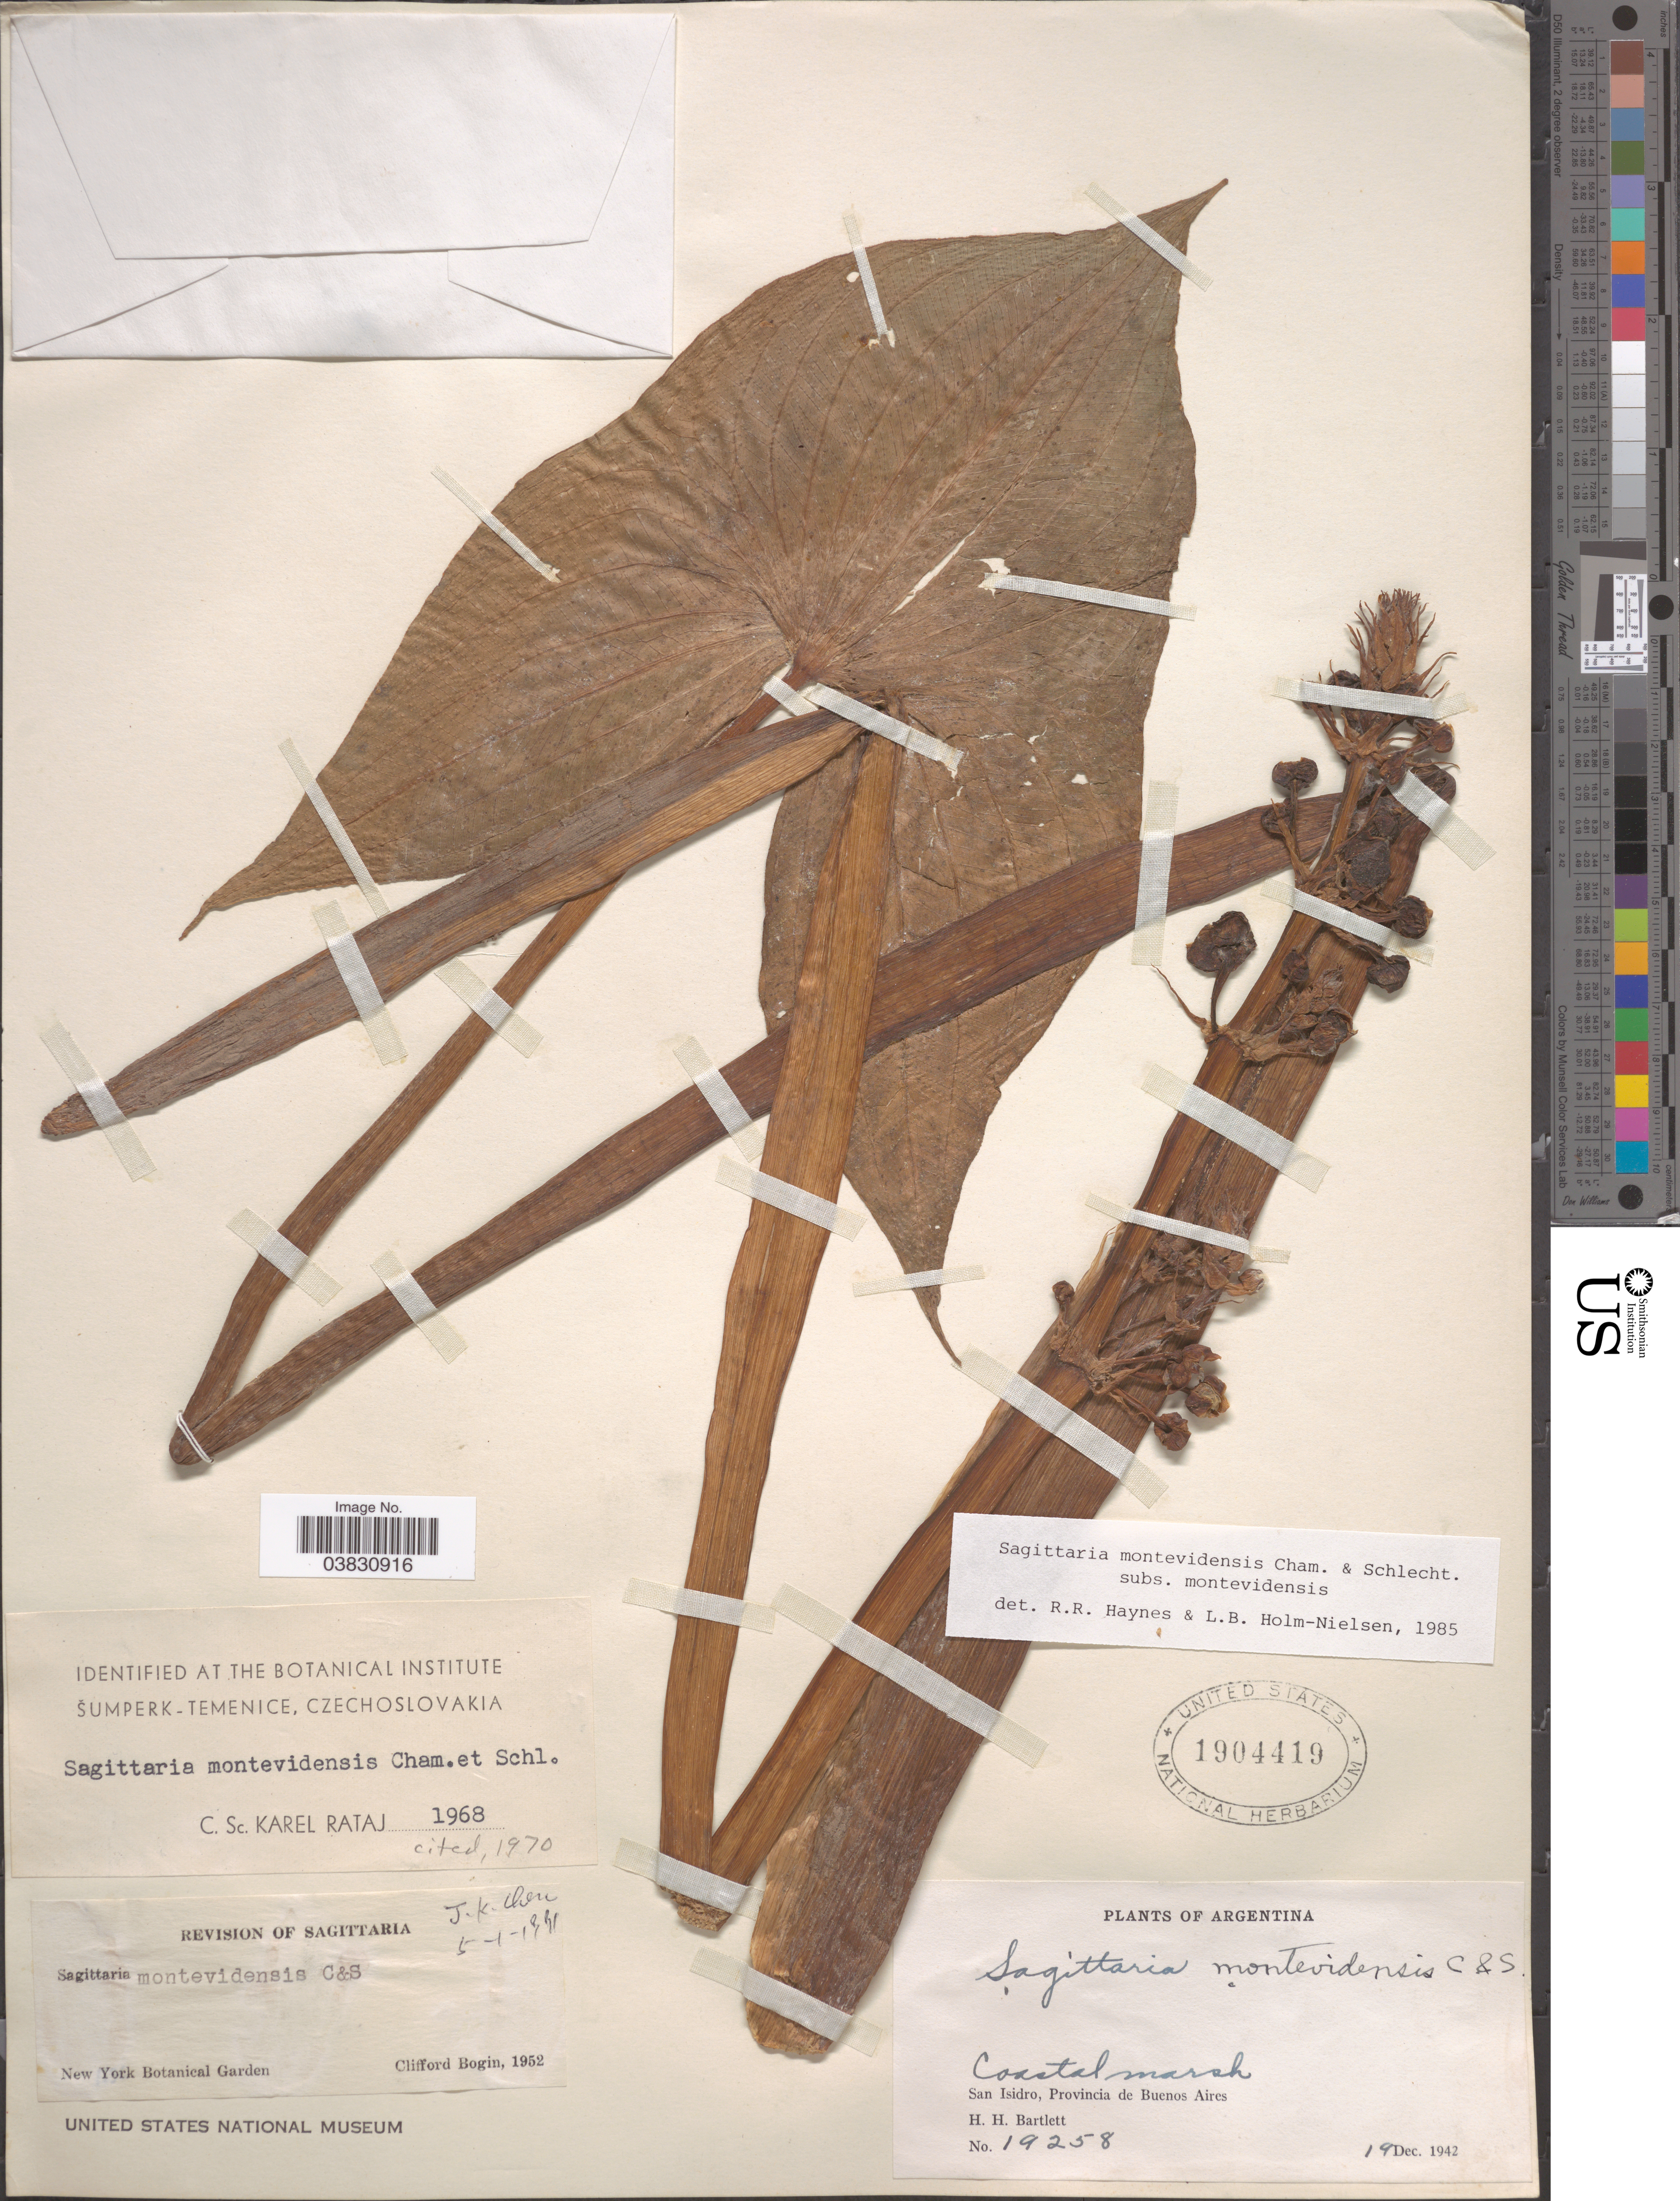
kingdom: Plantae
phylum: Tracheophyta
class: Liliopsida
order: Alismatales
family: Alismataceae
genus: Sagittaria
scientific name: Sagittaria montevidensis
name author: Cham. & Schltdl.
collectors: H. H. Bartlett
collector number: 19258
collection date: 1942-12-19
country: Argentina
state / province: Buenos Aires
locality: Coastal marsh. San Isidro.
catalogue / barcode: US 1904419